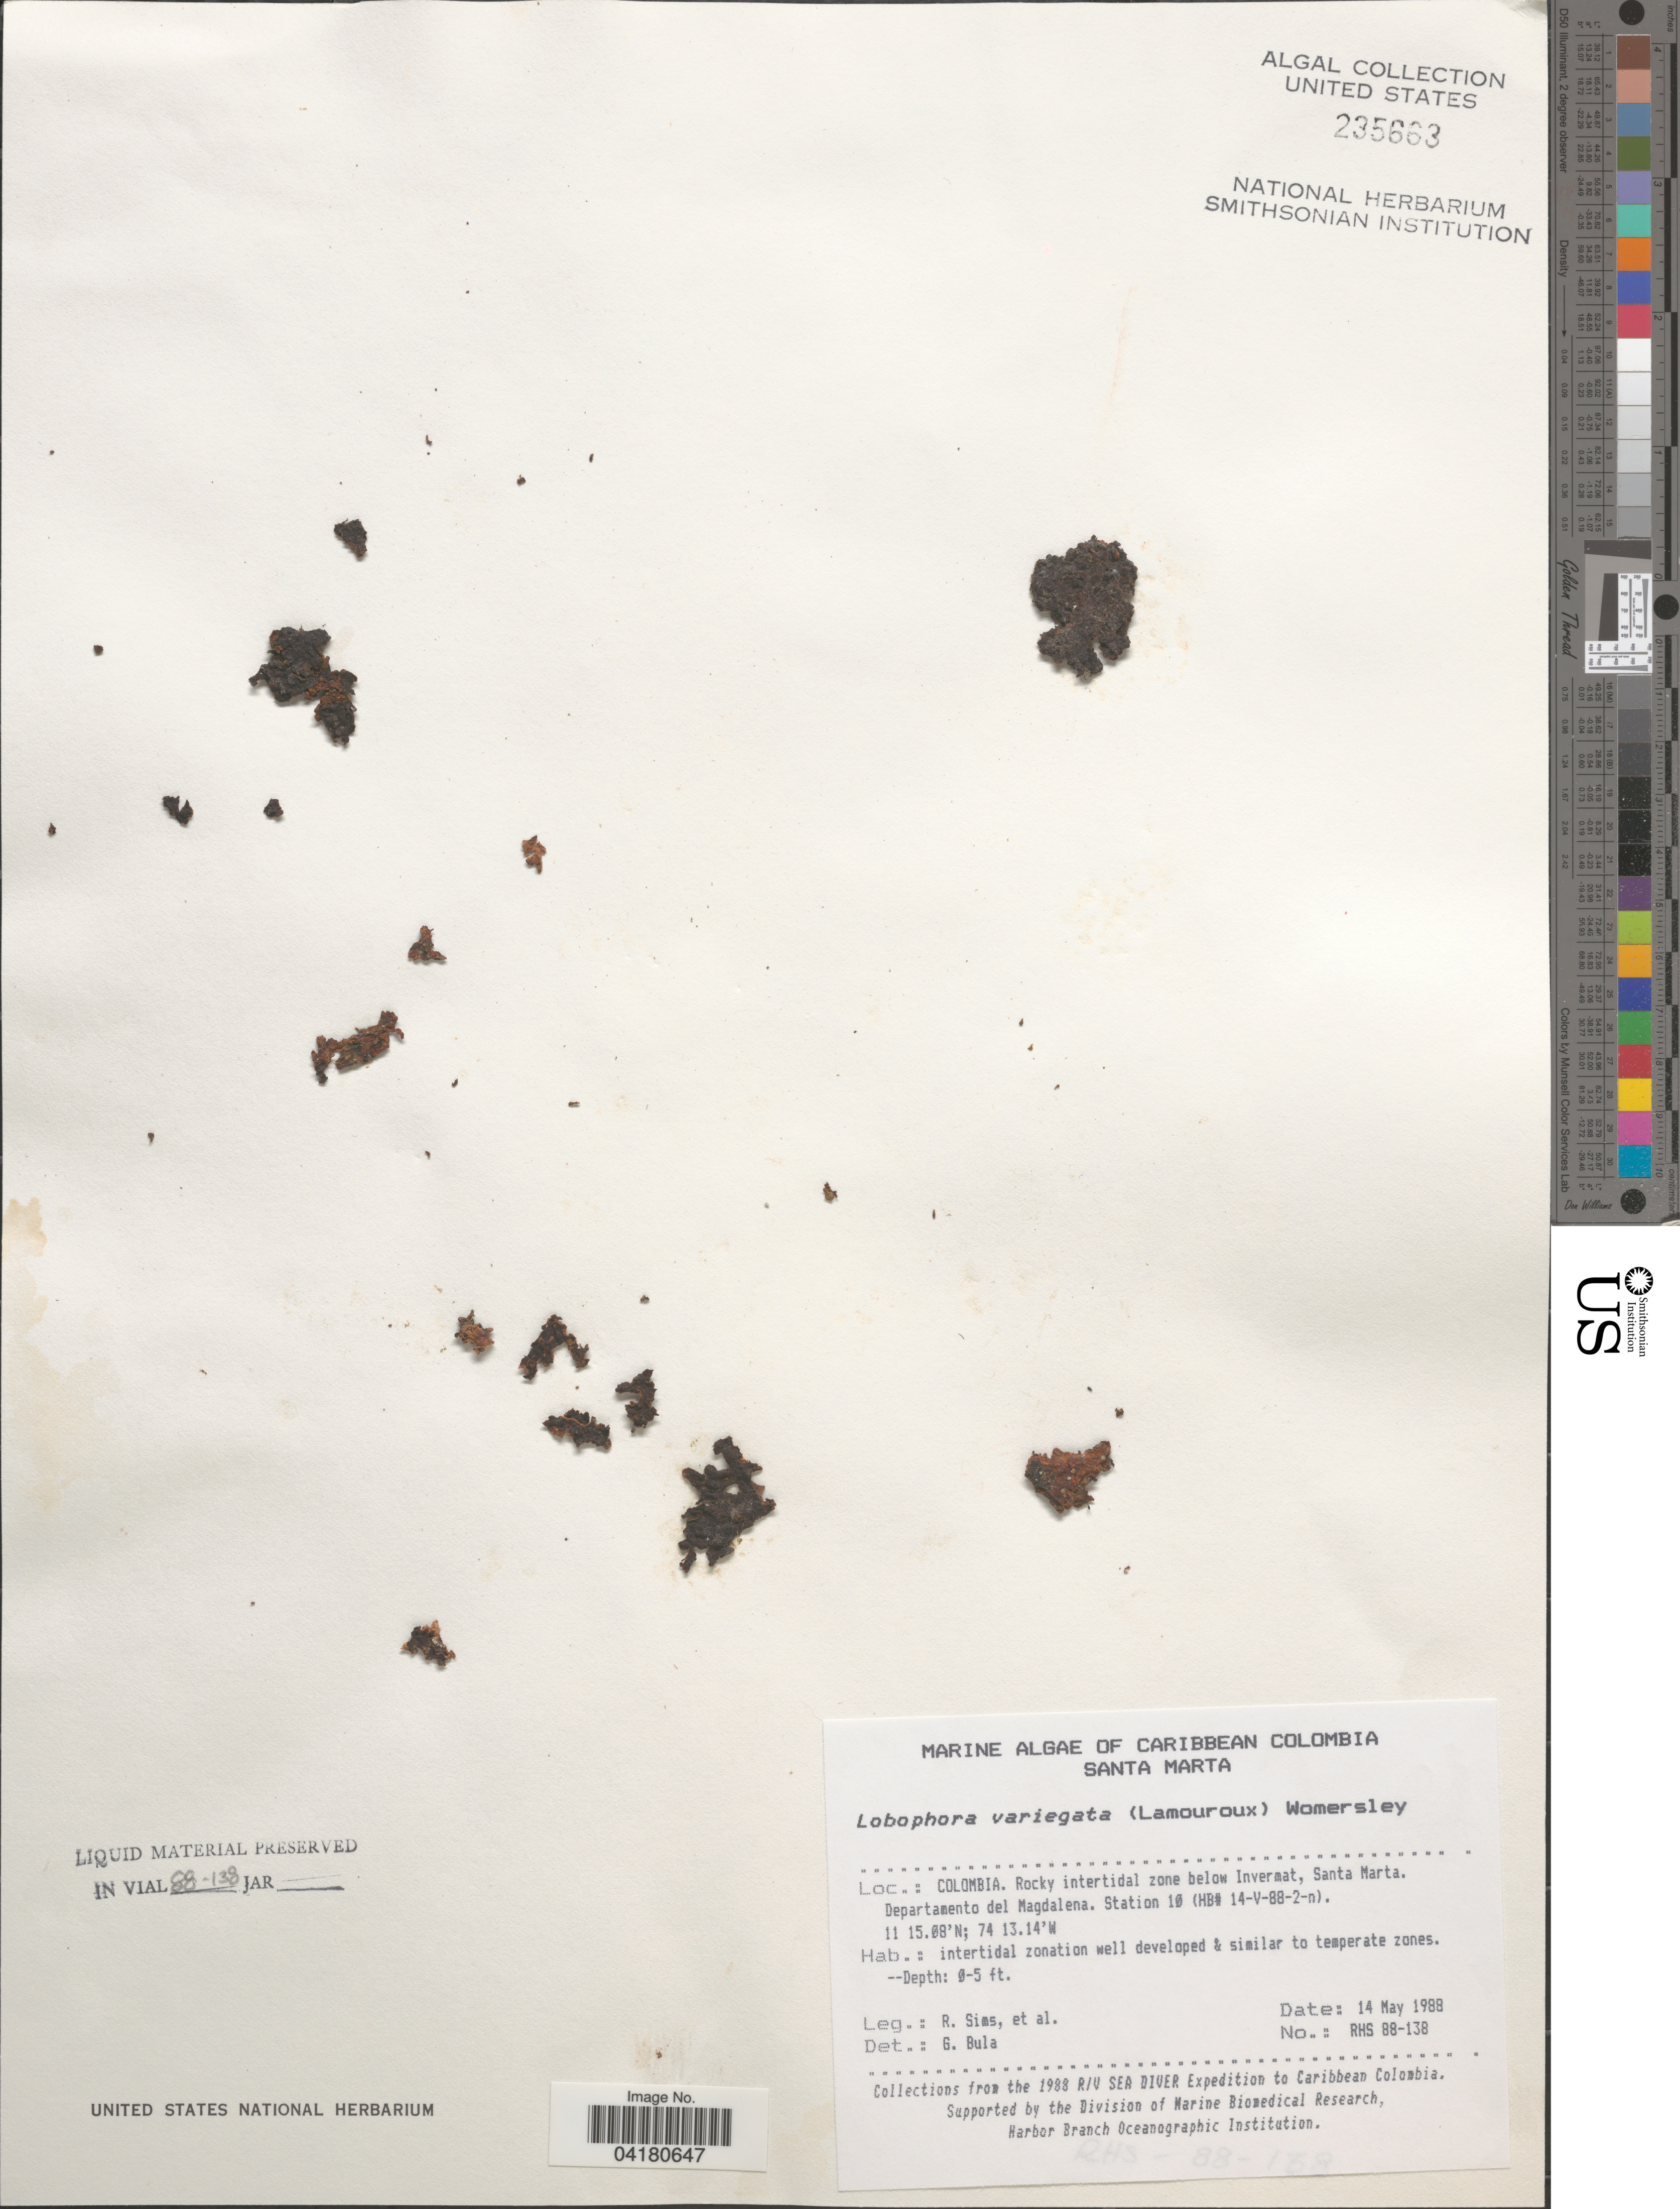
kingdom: Chromista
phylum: Ochrophyta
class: Phaeophyceae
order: Dictyotales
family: Dictyotaceae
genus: Lobophora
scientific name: Lobophora variegata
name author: (J.V.Lamouroux) Womersley & E.C. Oliveira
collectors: R. Sims & et al.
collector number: RHS88-138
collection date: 1988-05-14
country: Colombia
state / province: Magdalena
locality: Caribbean Colombia. Rocky intertidal zone below Invermat, Santa Marta. Departamento del Magdalena. Station 10 (HB# 14-V-88-2-n). The 1988 R/V Sea Diver Expedition to Caribbean Colombia.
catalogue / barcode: US 235663